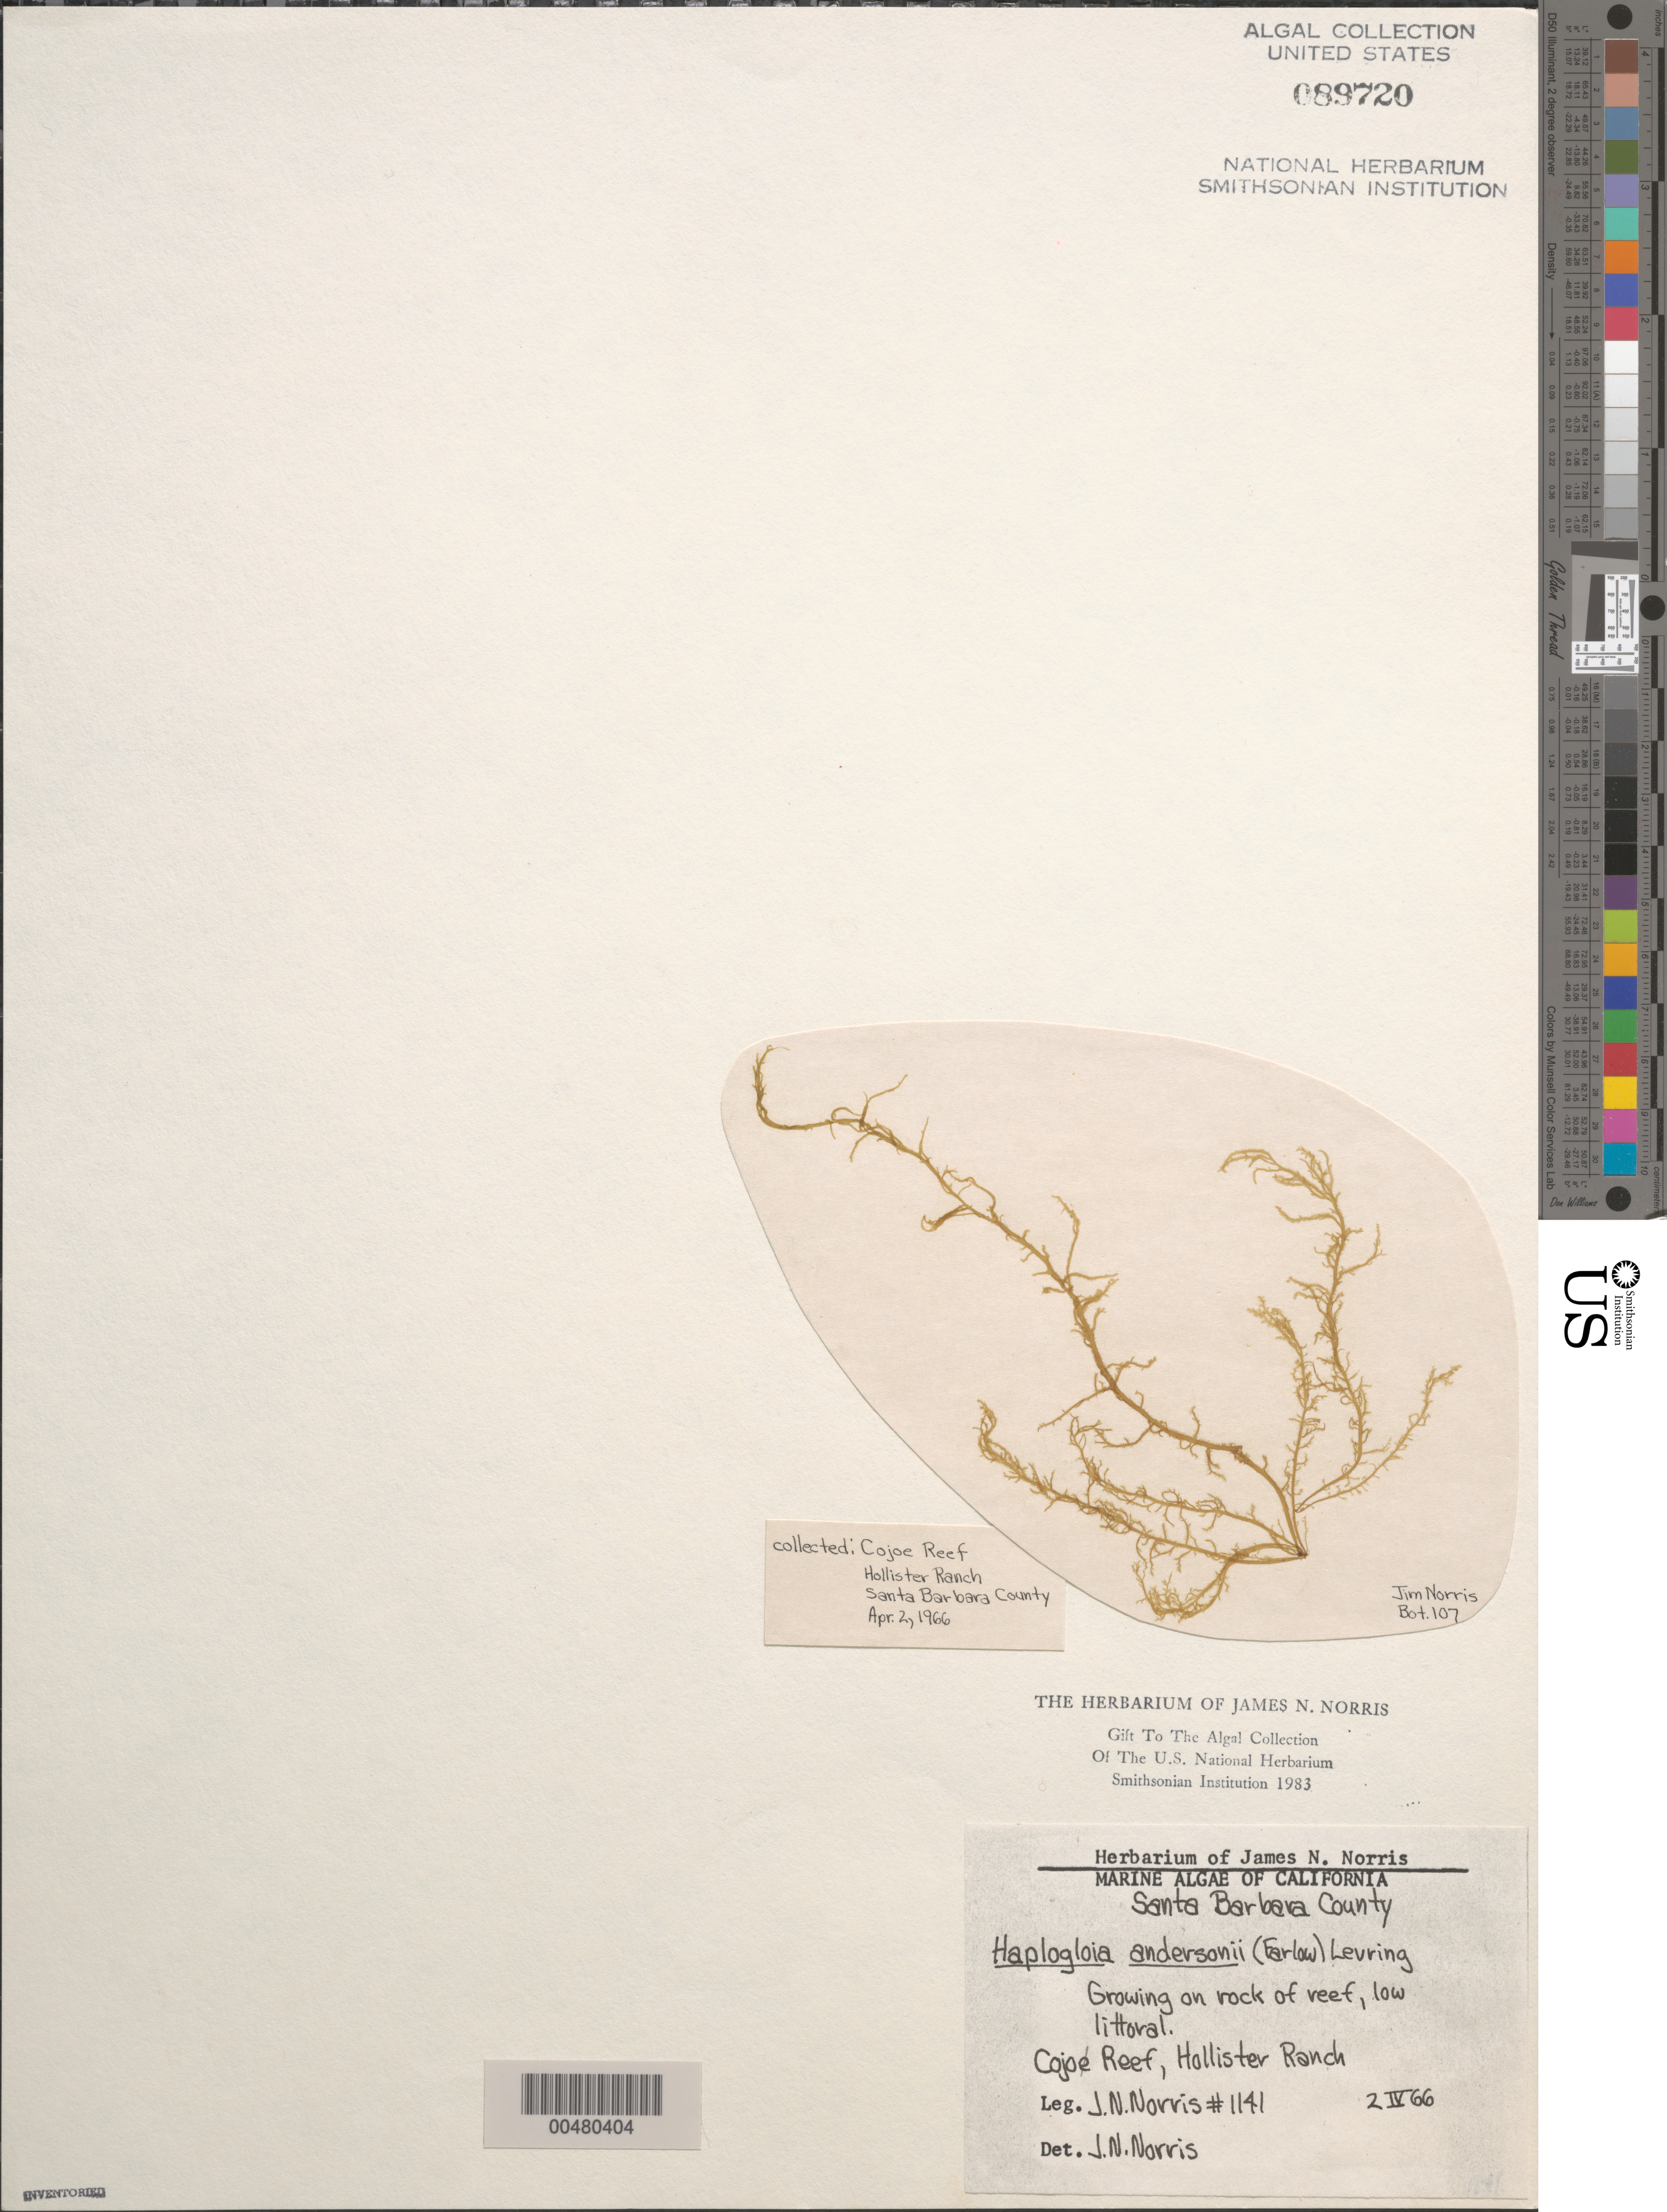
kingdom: Chromista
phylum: Ochrophyta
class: Phaeophyceae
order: Ectocarpales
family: Chordariaceae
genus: Haplogloia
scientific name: Haplogloia andersonii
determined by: Norris, James N.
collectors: J. N. Norris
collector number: JN-1141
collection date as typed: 02 Apr 1966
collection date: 1966-04-02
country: United States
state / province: California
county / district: Santa Barbara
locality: Cojo Reef, Hollister Ranch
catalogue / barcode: US 89720